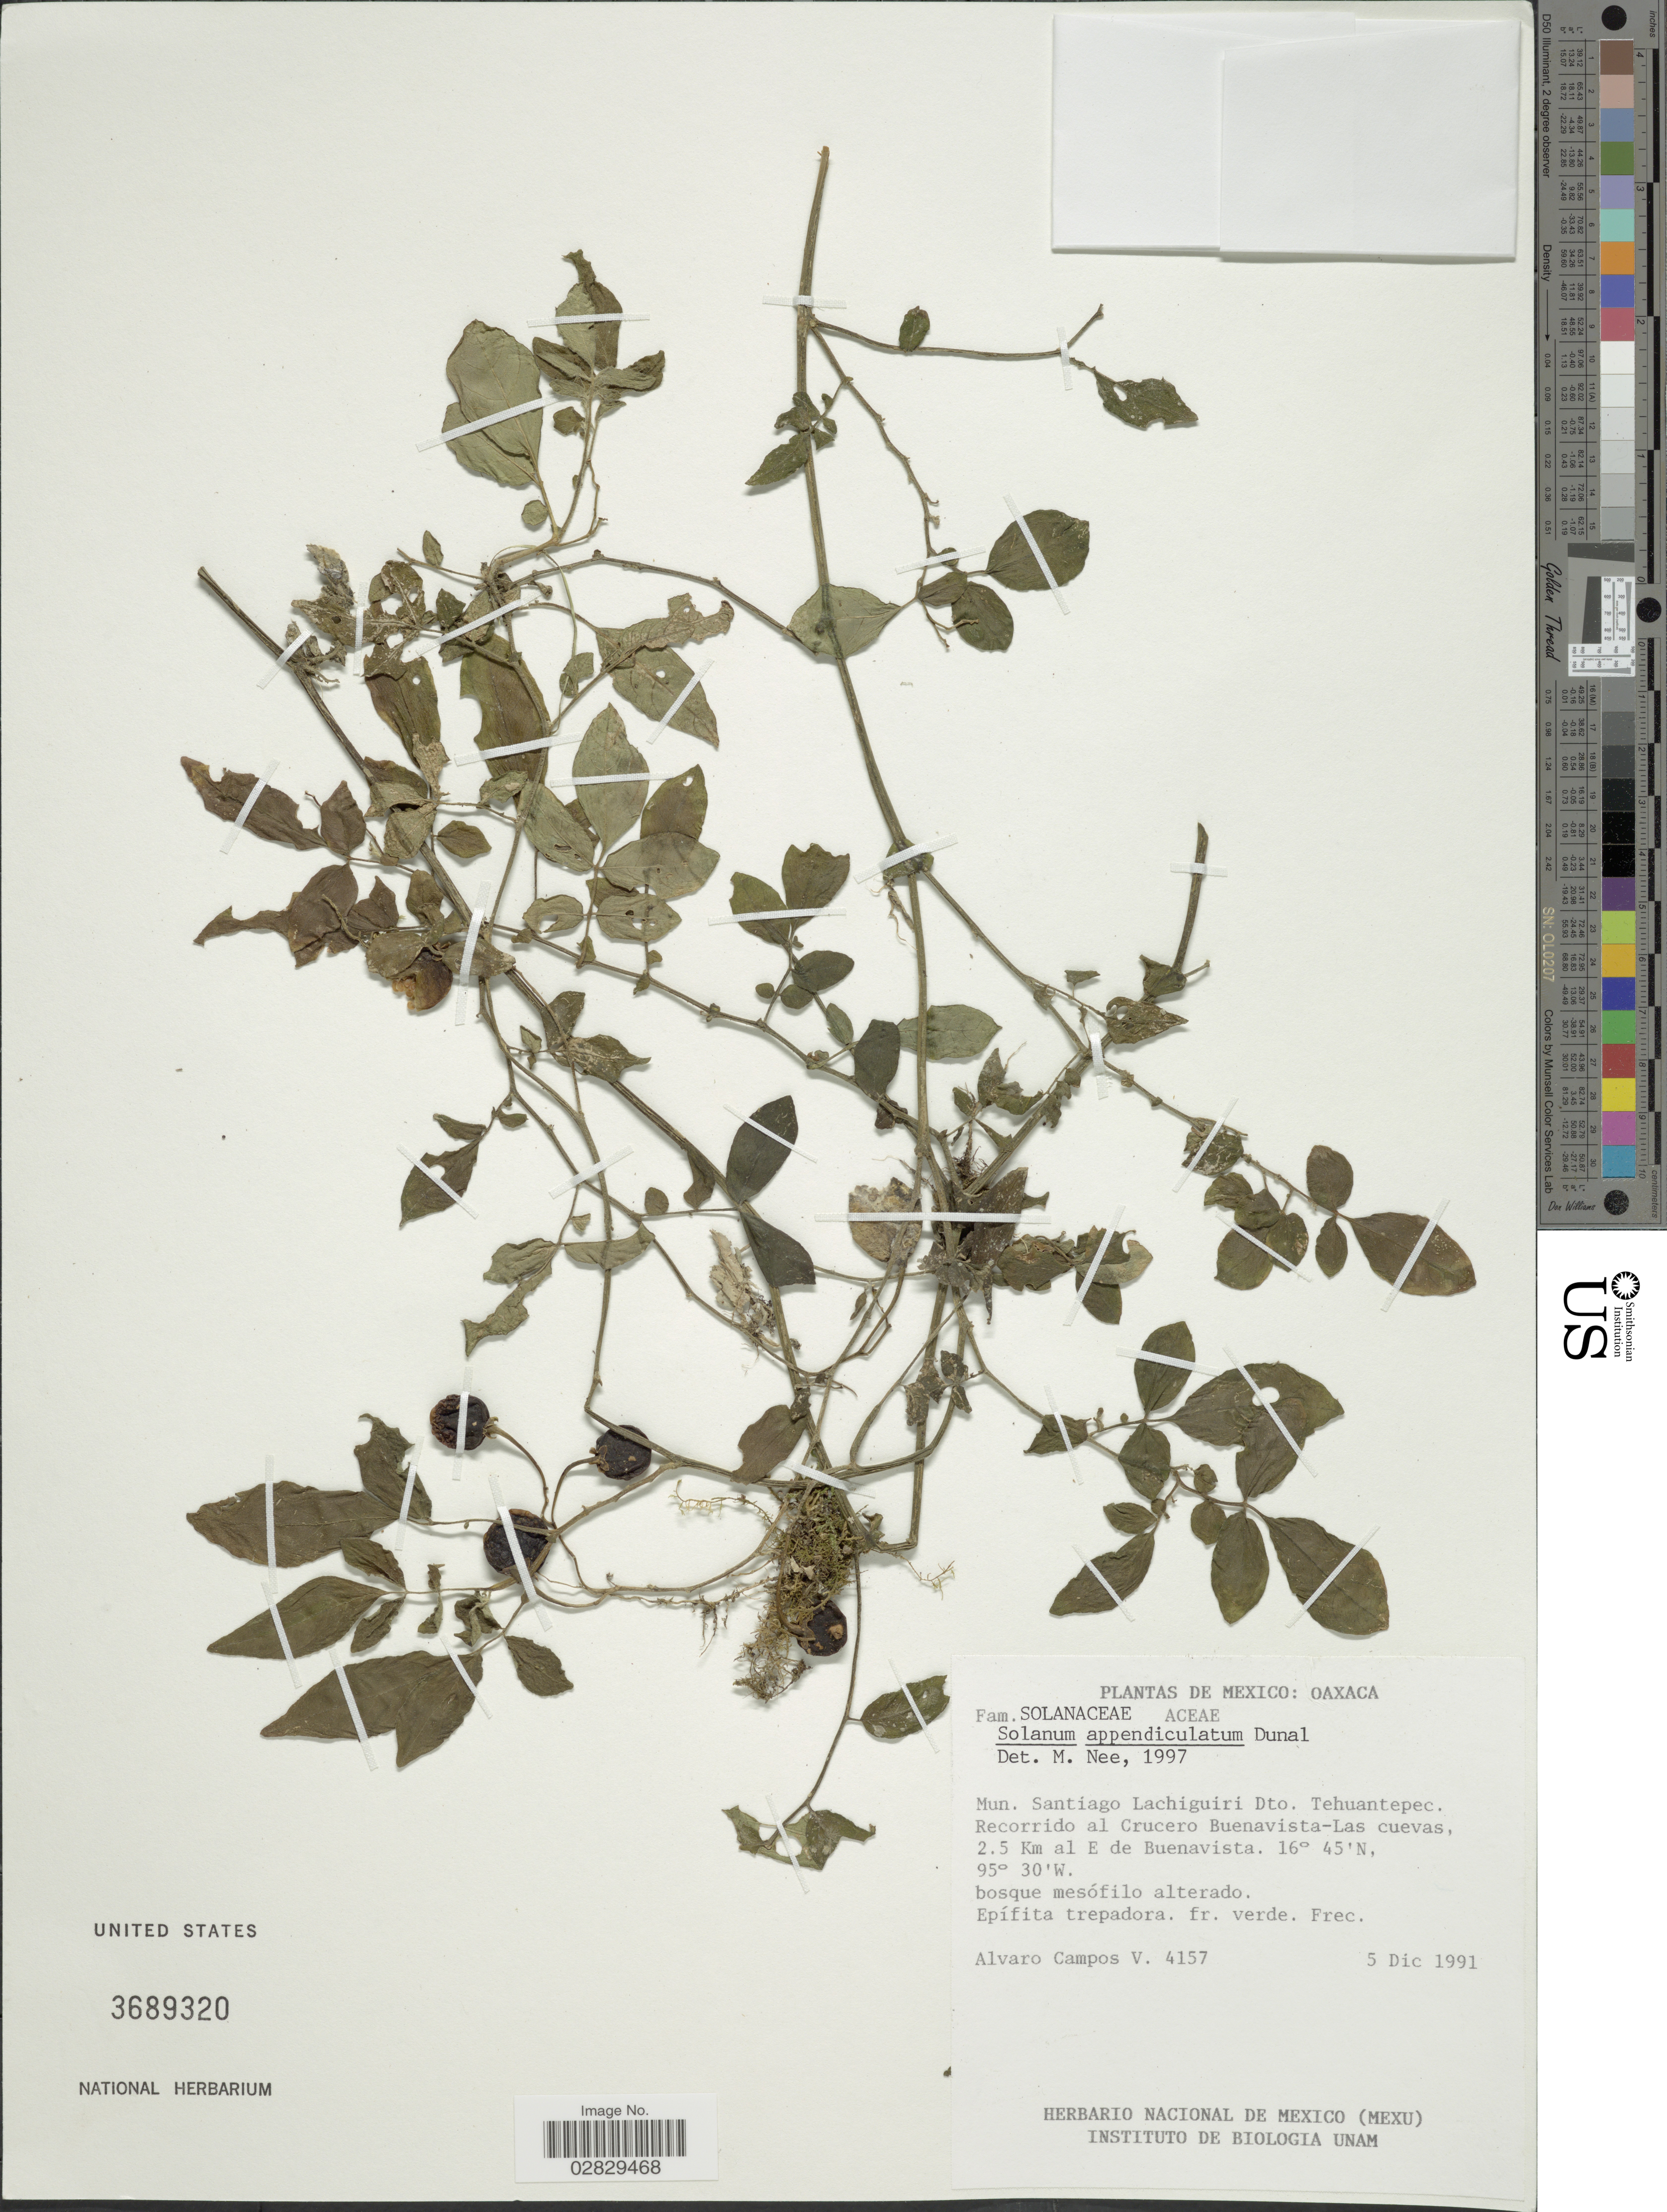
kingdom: Plantae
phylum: Tracheophyta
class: Magnoliopsida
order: Solanales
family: Solanaceae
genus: Solanum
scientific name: Solanum appendiculatum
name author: Humb. & Bonpl. ex Dunal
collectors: A. Campos V.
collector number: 4157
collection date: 1991-12-05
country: Mexico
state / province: Oaxaca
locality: Mun. Santiago Lachiguiri Dto. Tehuantepec. Al Crucero Buenavista-Las cuevas, 2.5 Km al de Buenavista.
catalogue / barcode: US 3689320